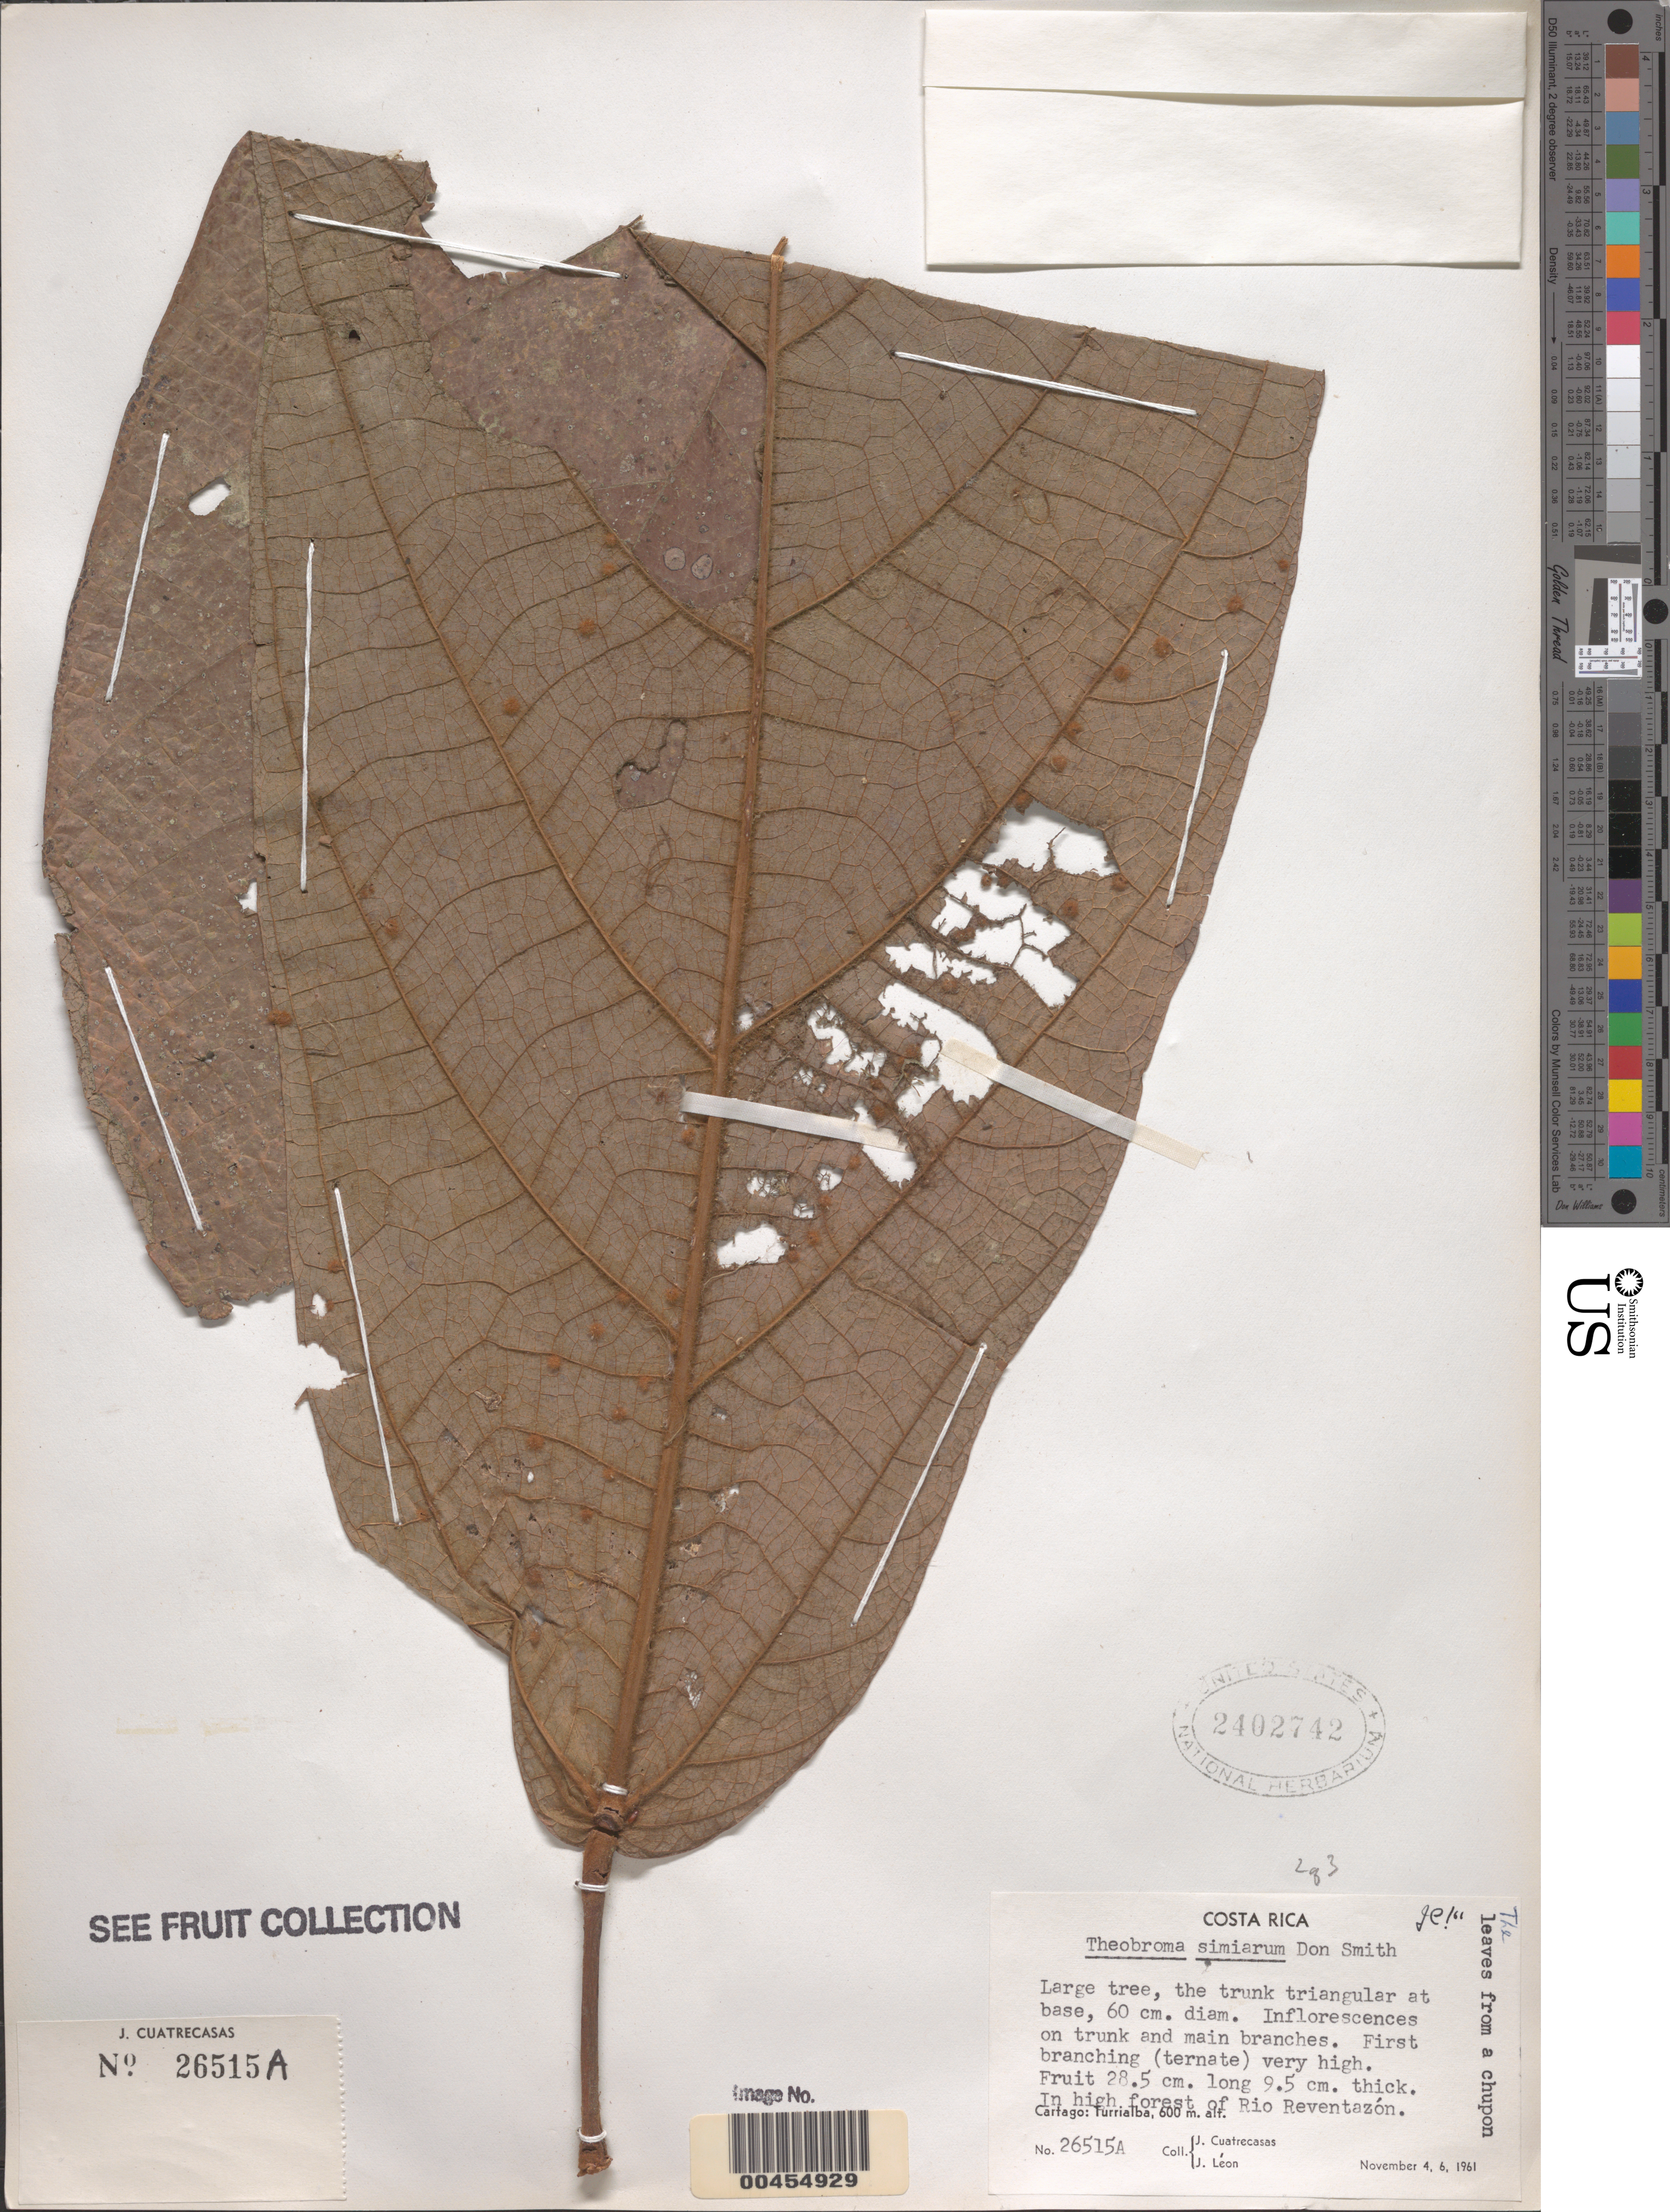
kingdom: Plantae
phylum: Tracheophyta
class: Magnoliopsida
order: Malvales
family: Malvaceae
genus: Theobroma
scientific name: Theobroma simiarum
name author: Donn. Sm.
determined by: Cuatrecasas, J.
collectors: J. Cuatrecasas & J. León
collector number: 26515A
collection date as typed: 06 Nov 1961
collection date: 1961-11-06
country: Costa Rica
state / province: Cartago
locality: Río Reventazón, Turrialba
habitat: high forest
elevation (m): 600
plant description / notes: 2 of 3 1 of 3: USNH 2402741; BC 00454930 3 of 3: USNH 2402743; BC 00454928; SEE FRUIT COLLECTION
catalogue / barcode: US 2402742